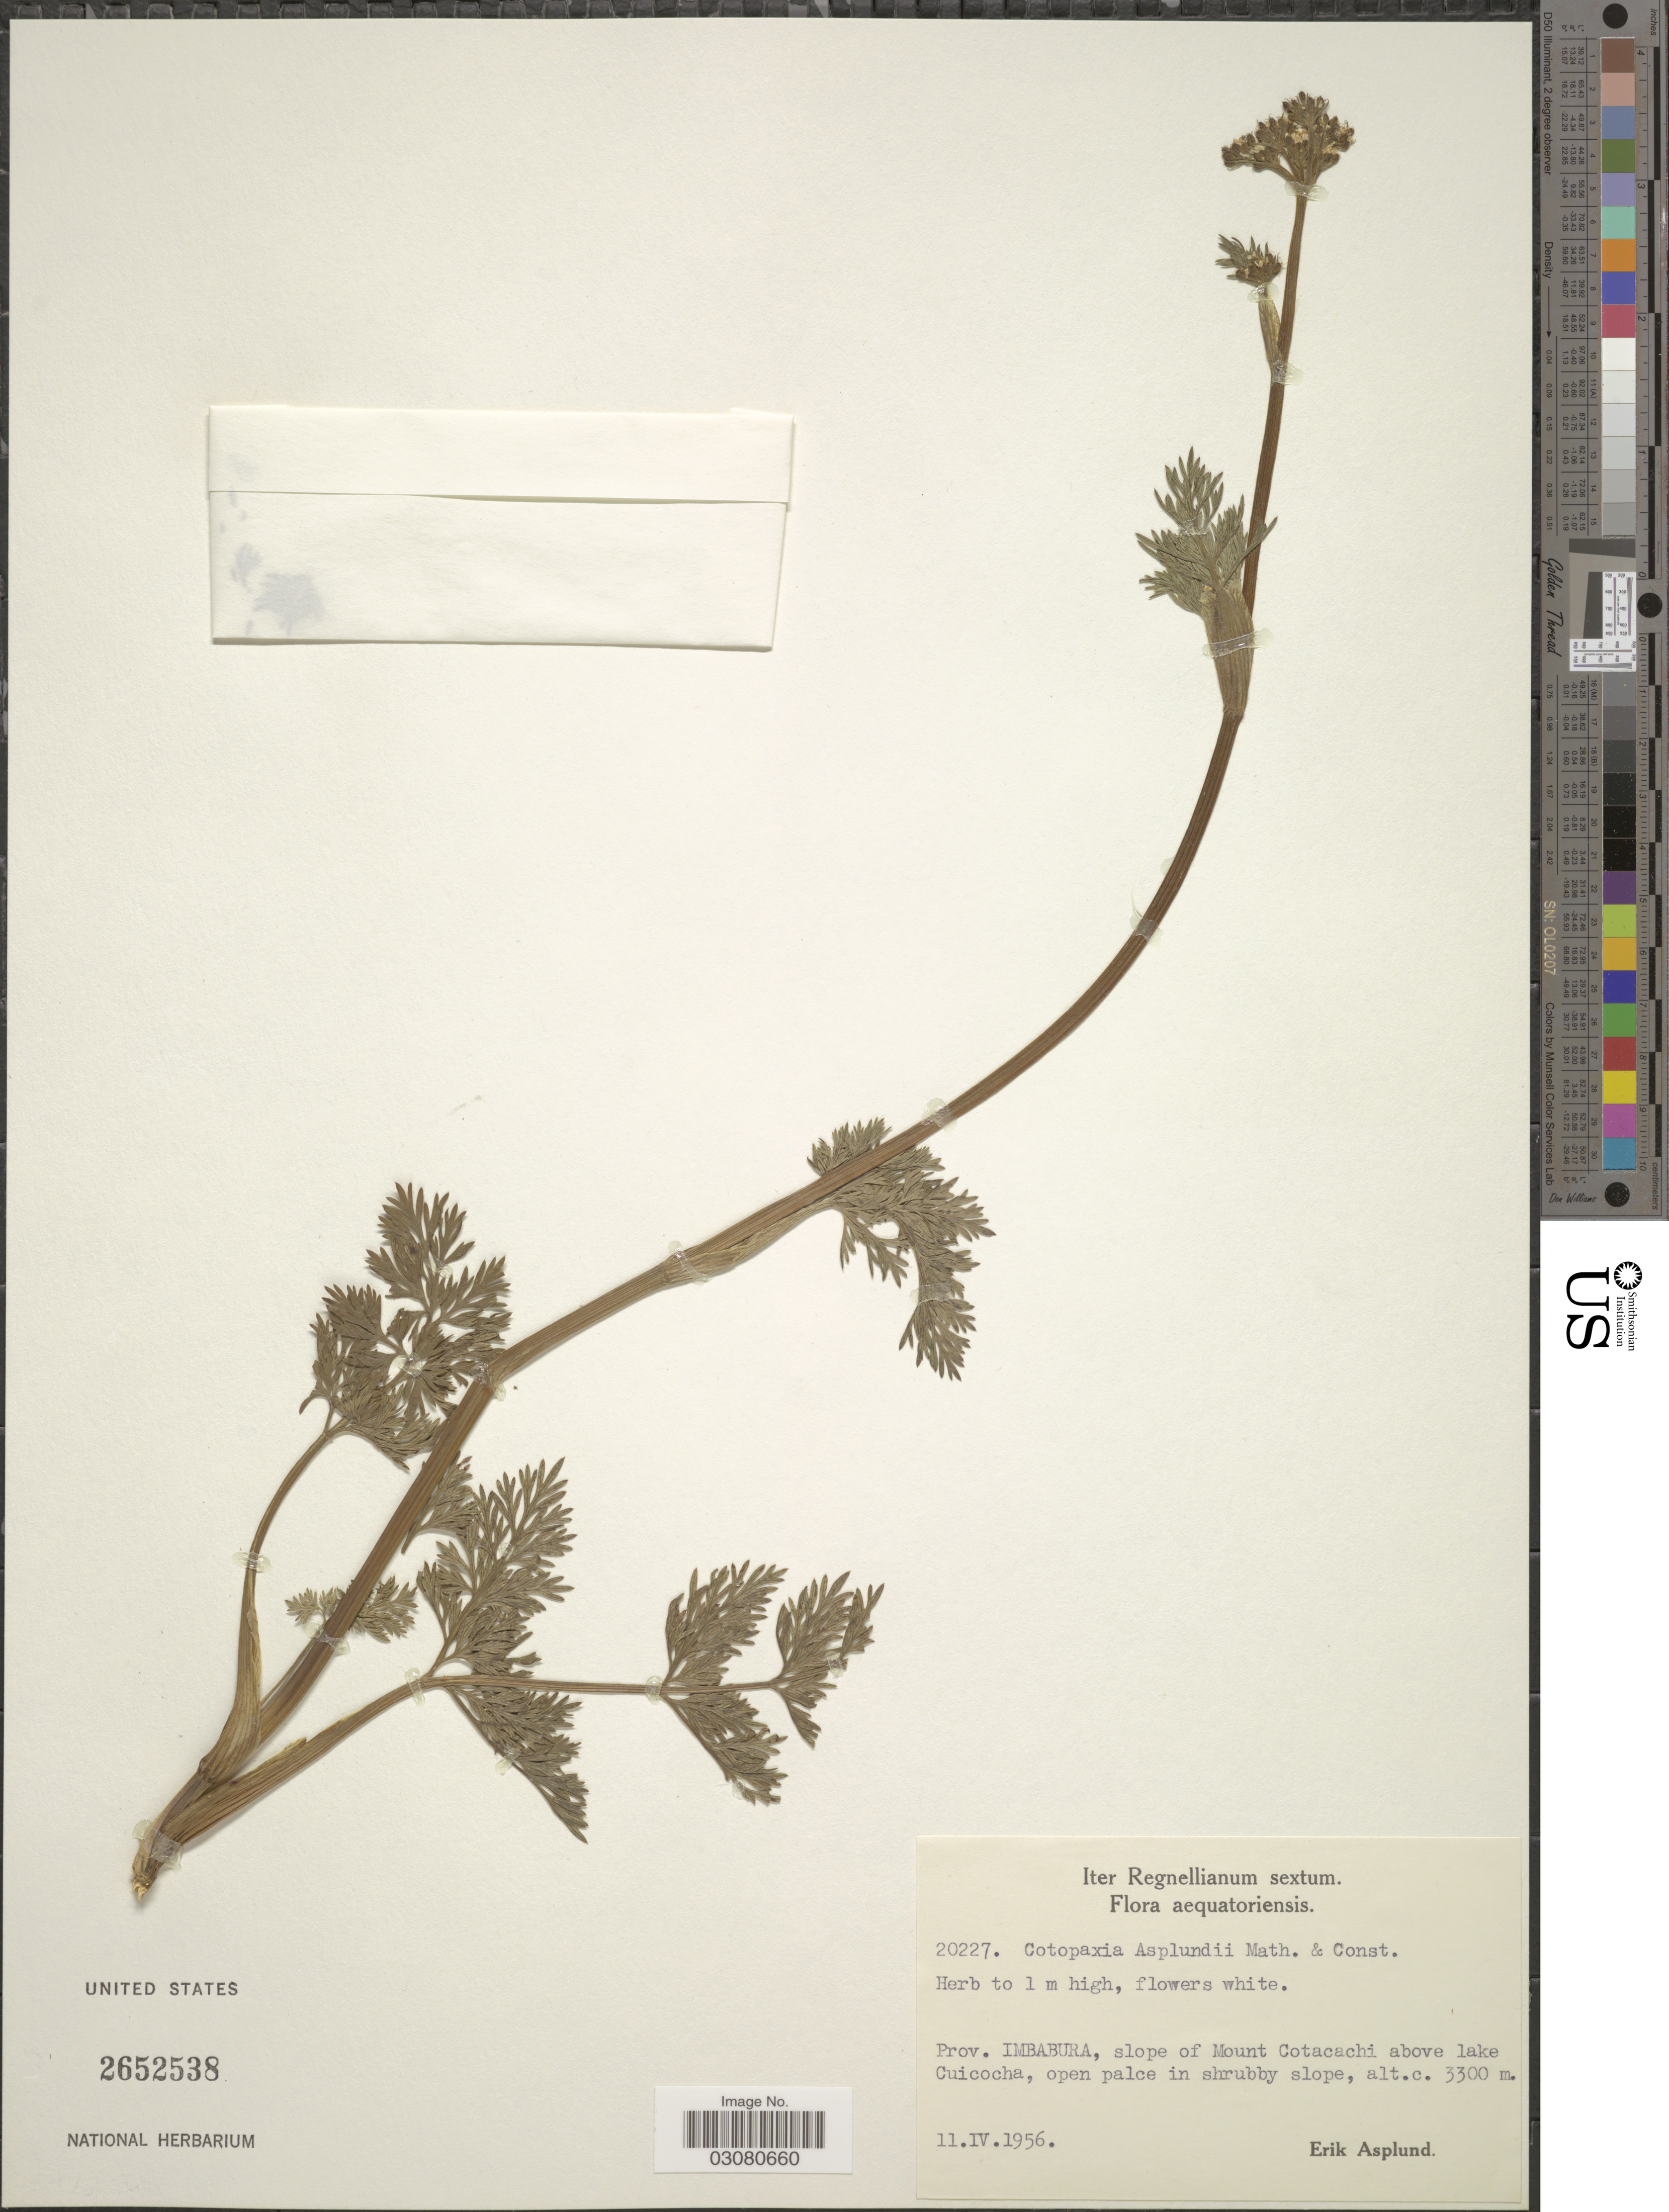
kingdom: Plantae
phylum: Tracheophyta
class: Magnoliopsida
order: Apiales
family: Apiaceae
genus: Cotopaxia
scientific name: Cotopaxia asplundii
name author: Mathias & Constance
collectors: E. Asplund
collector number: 20227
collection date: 1956-04-11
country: Ecuador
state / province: Imbabura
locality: Slope of Mount Cotacachi above lake Cuicocha.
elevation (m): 3300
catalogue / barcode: US 2652538